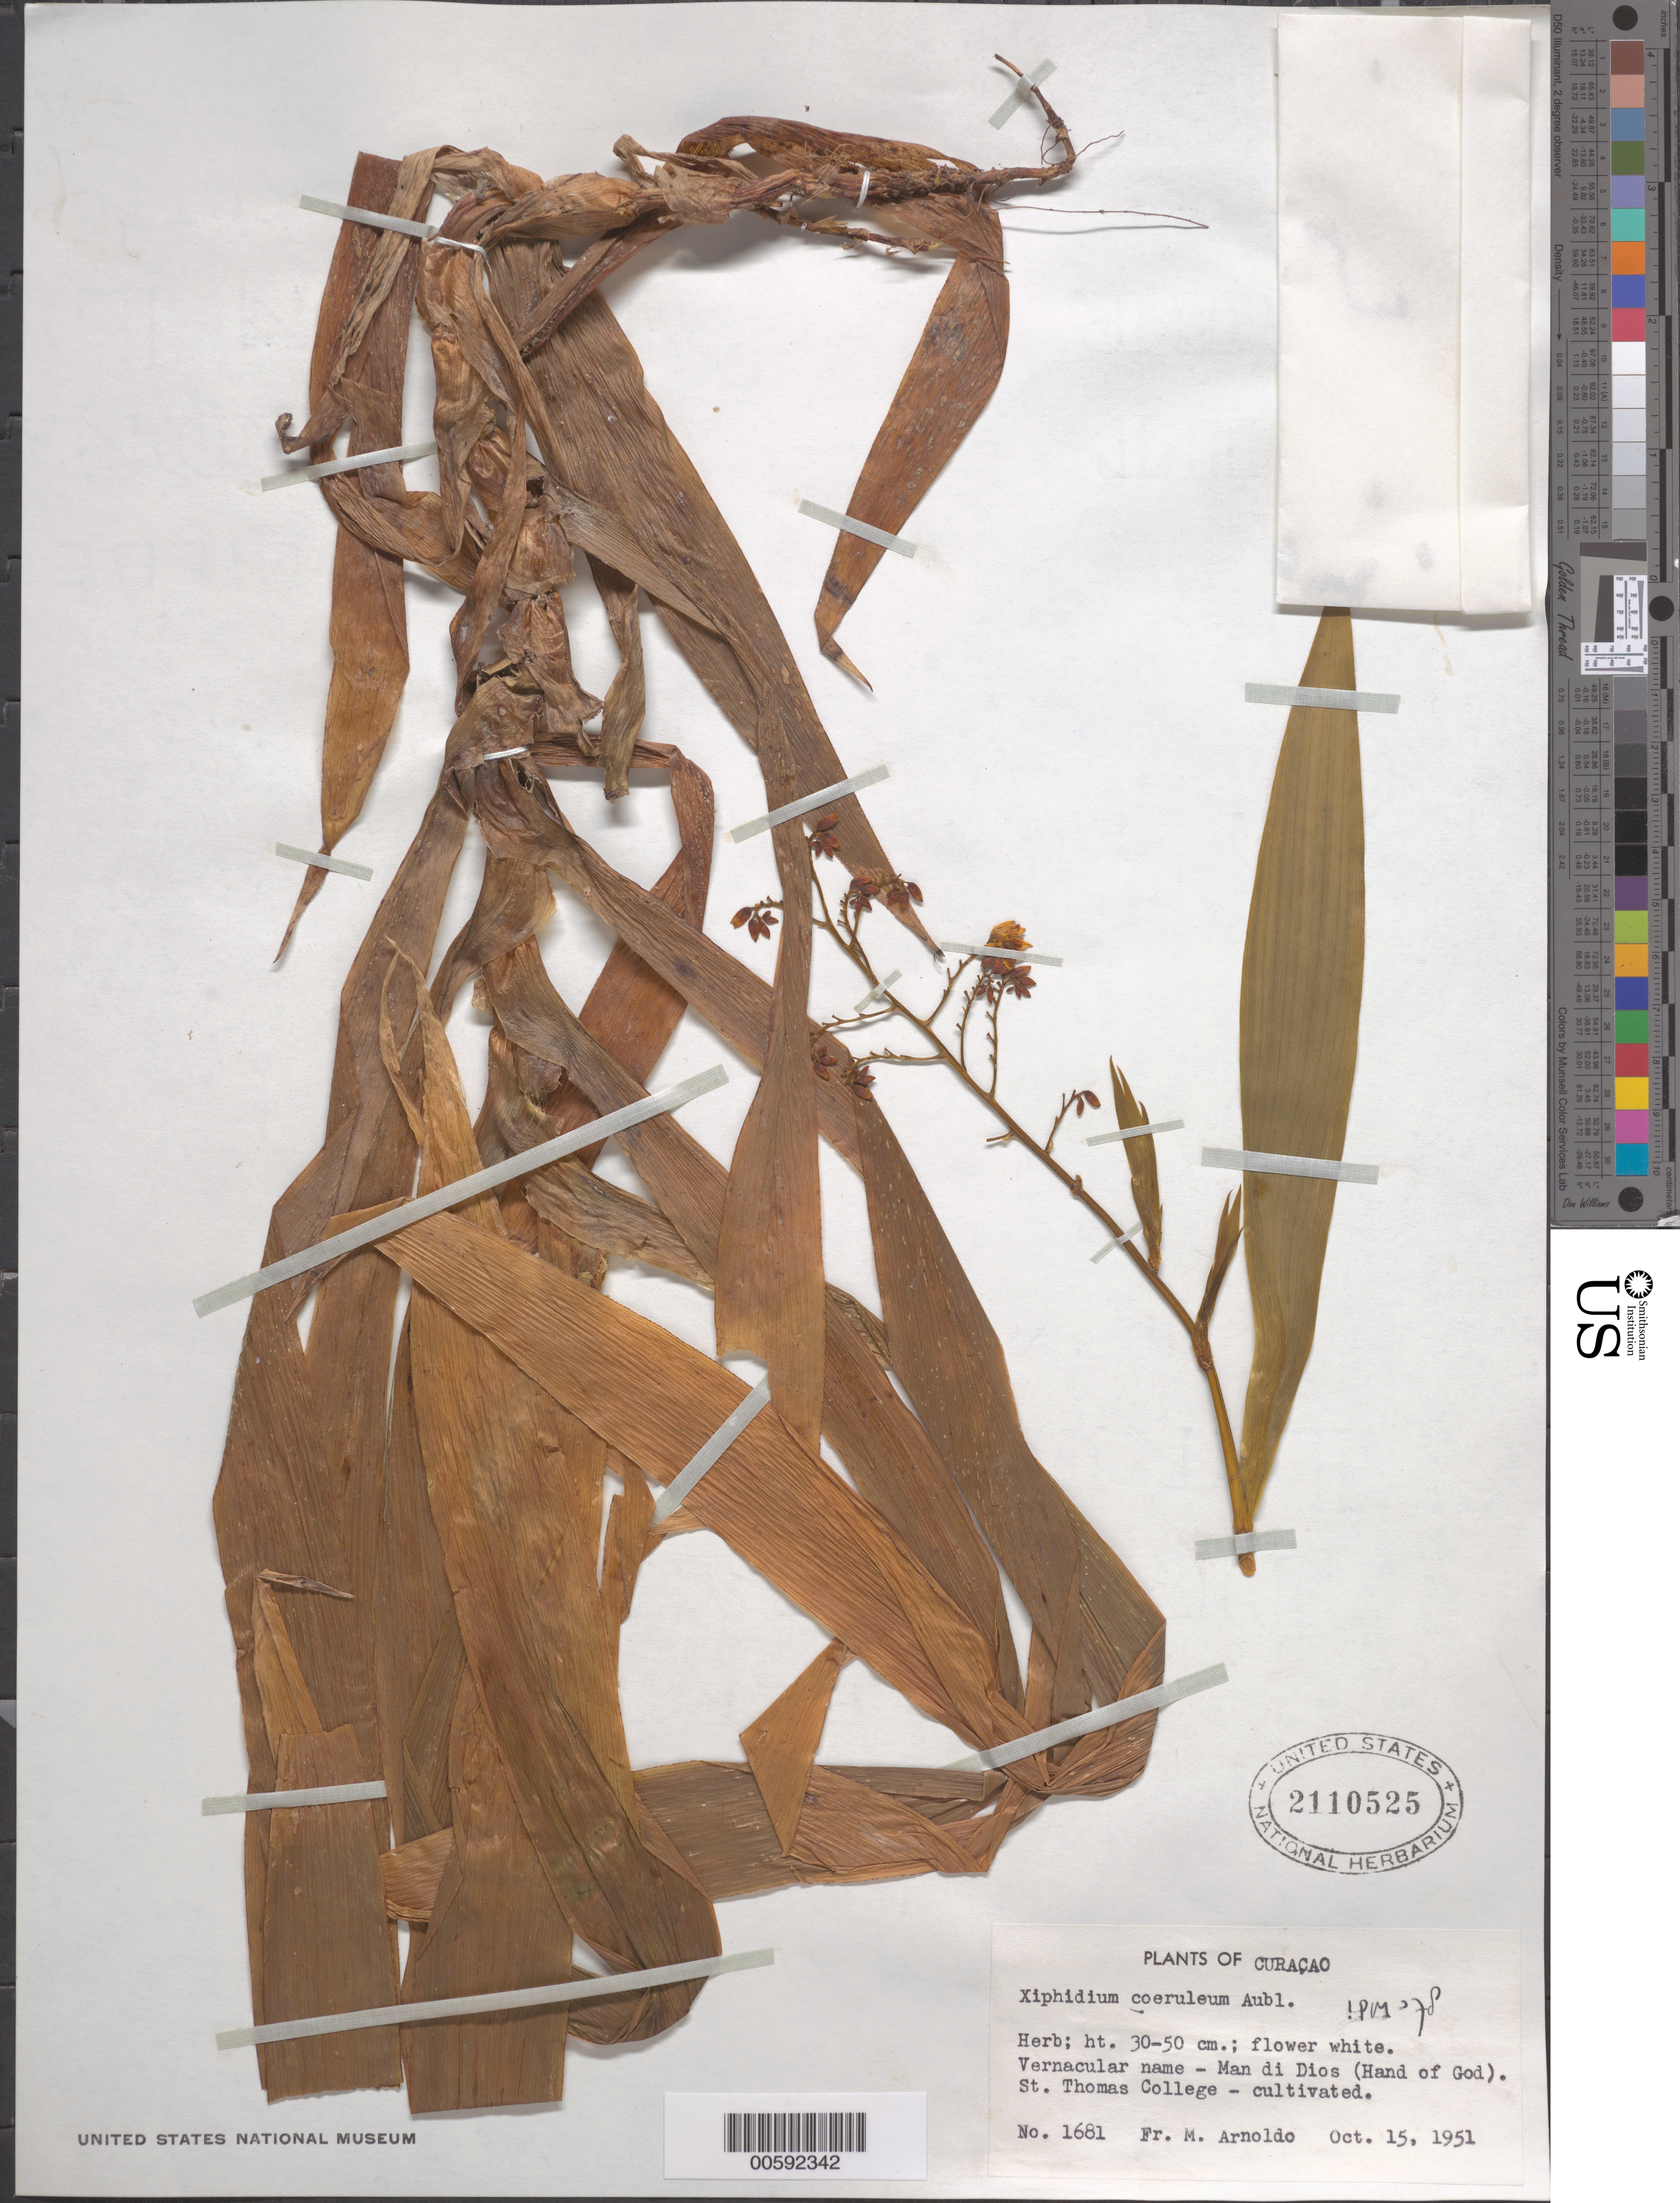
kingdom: Plantae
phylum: Tracheophyta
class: Liliopsida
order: Commelinales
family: Haemodoraceae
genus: Xiphidium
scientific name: Xiphidium caeruleum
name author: Aubl.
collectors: N. Arnoldo-Broeders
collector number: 1681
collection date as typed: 15 Oct 1951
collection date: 1951-10-15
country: Curaçao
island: Curaçao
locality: St. Thomas College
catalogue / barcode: US 2110525